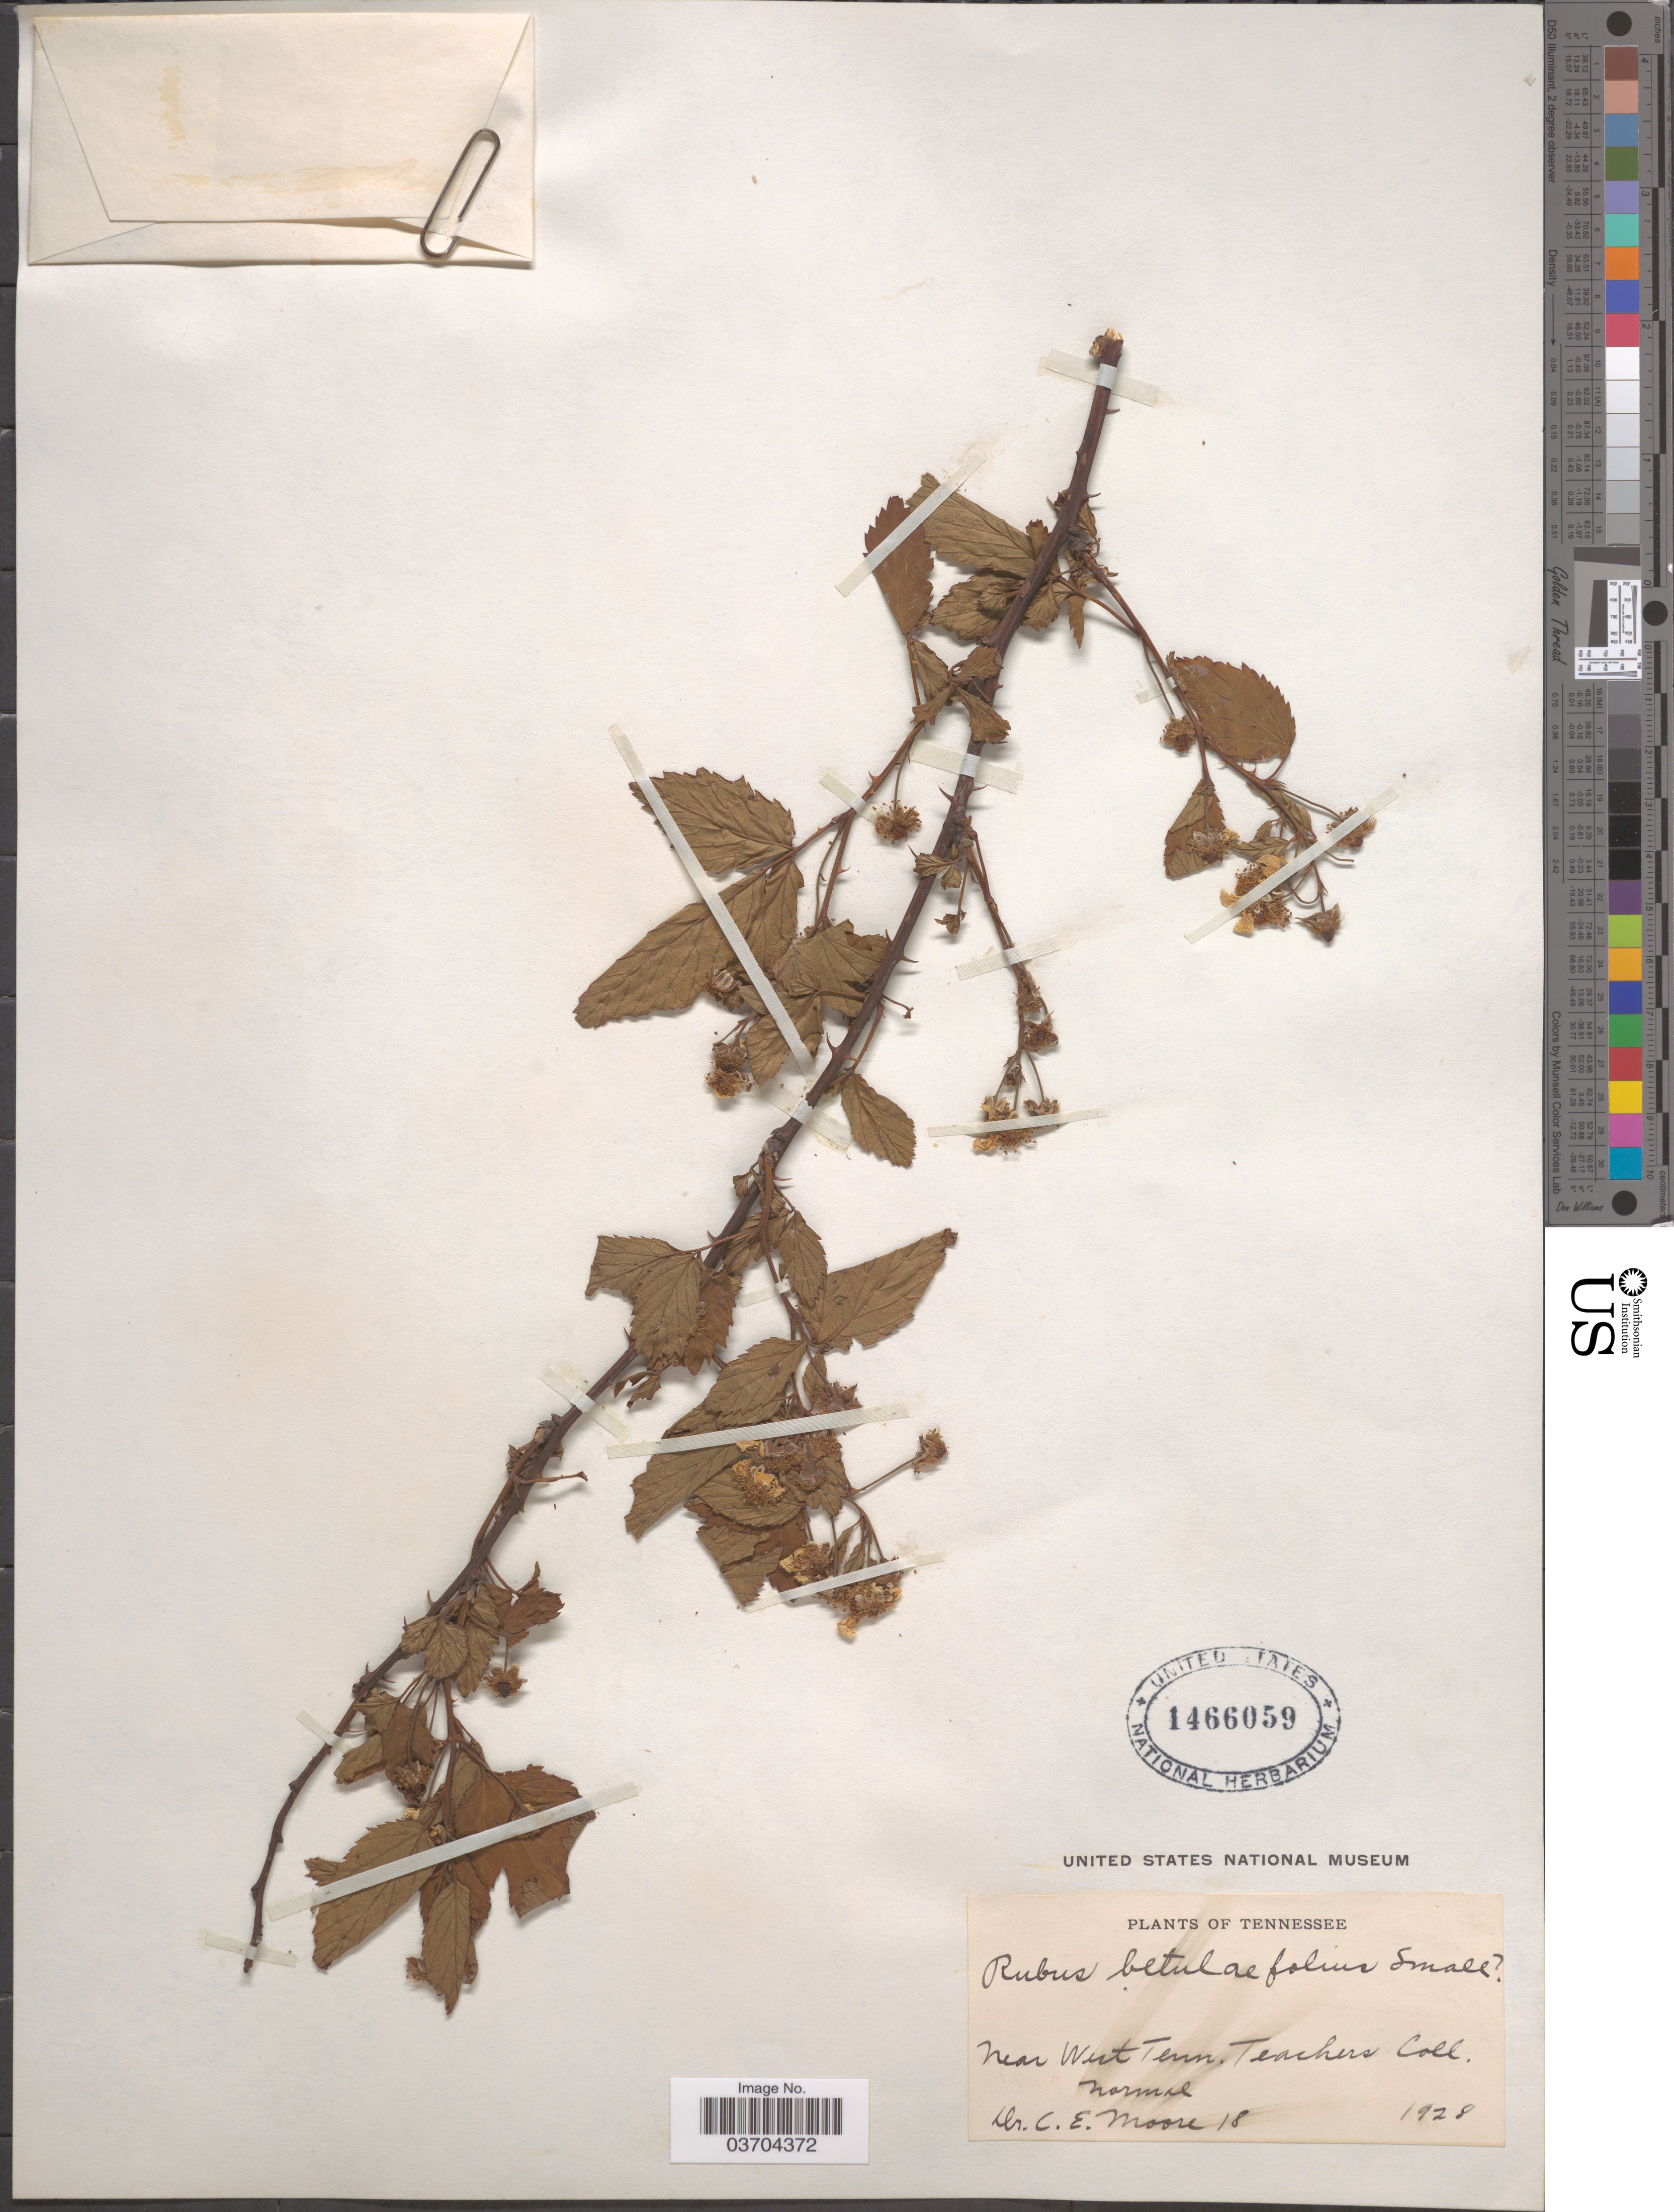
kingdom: Plantae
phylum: Tracheophyta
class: Magnoliopsida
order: Rosales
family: Rosaceae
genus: Rubus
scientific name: Rubus betulifolius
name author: Small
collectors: C. Moore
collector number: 18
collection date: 1928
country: United States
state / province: Tennessee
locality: Near West Tenn. Teachers Coll. Normal.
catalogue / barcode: US 1466059